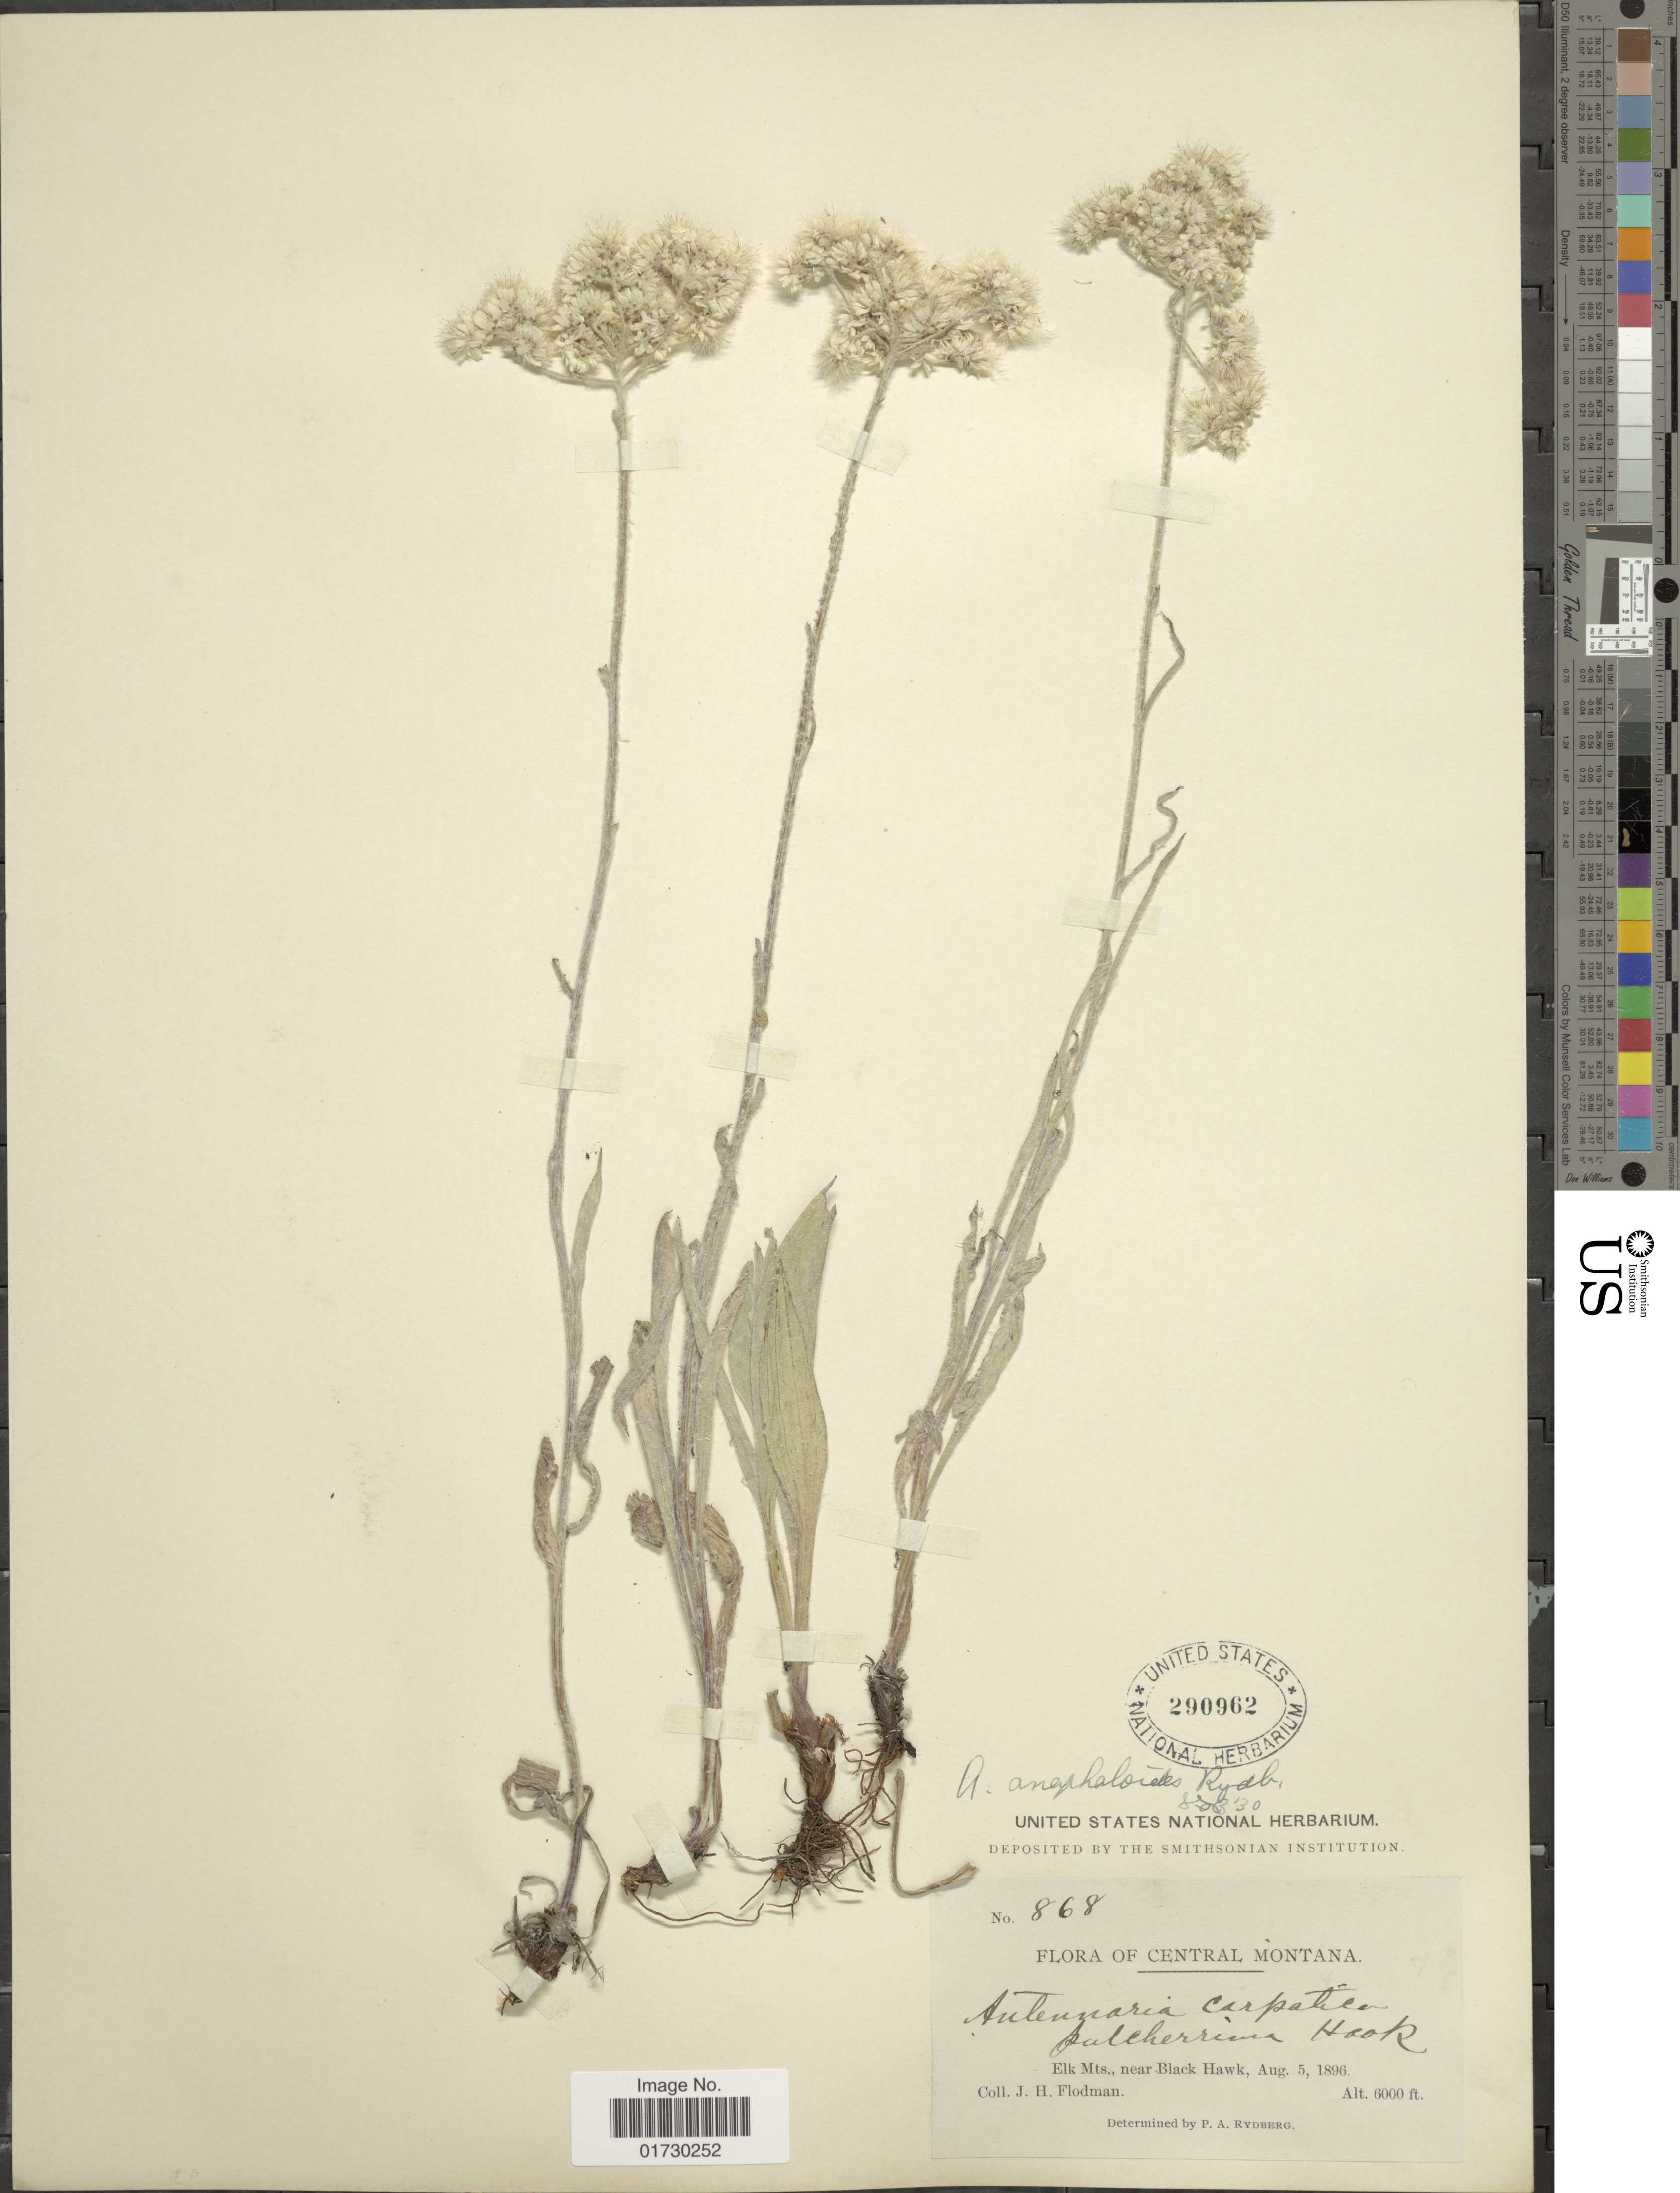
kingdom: Plantae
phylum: Tracheophyta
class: Magnoliopsida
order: Asterales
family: Asteraceae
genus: Antennaria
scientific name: Antennaria anaphaloides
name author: Rydb.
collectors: J. Flodman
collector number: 868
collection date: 1896-08-05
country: United States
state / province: Montana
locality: Central Montana, Elk Mts., near Black Hawk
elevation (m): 1829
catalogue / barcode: US 290962